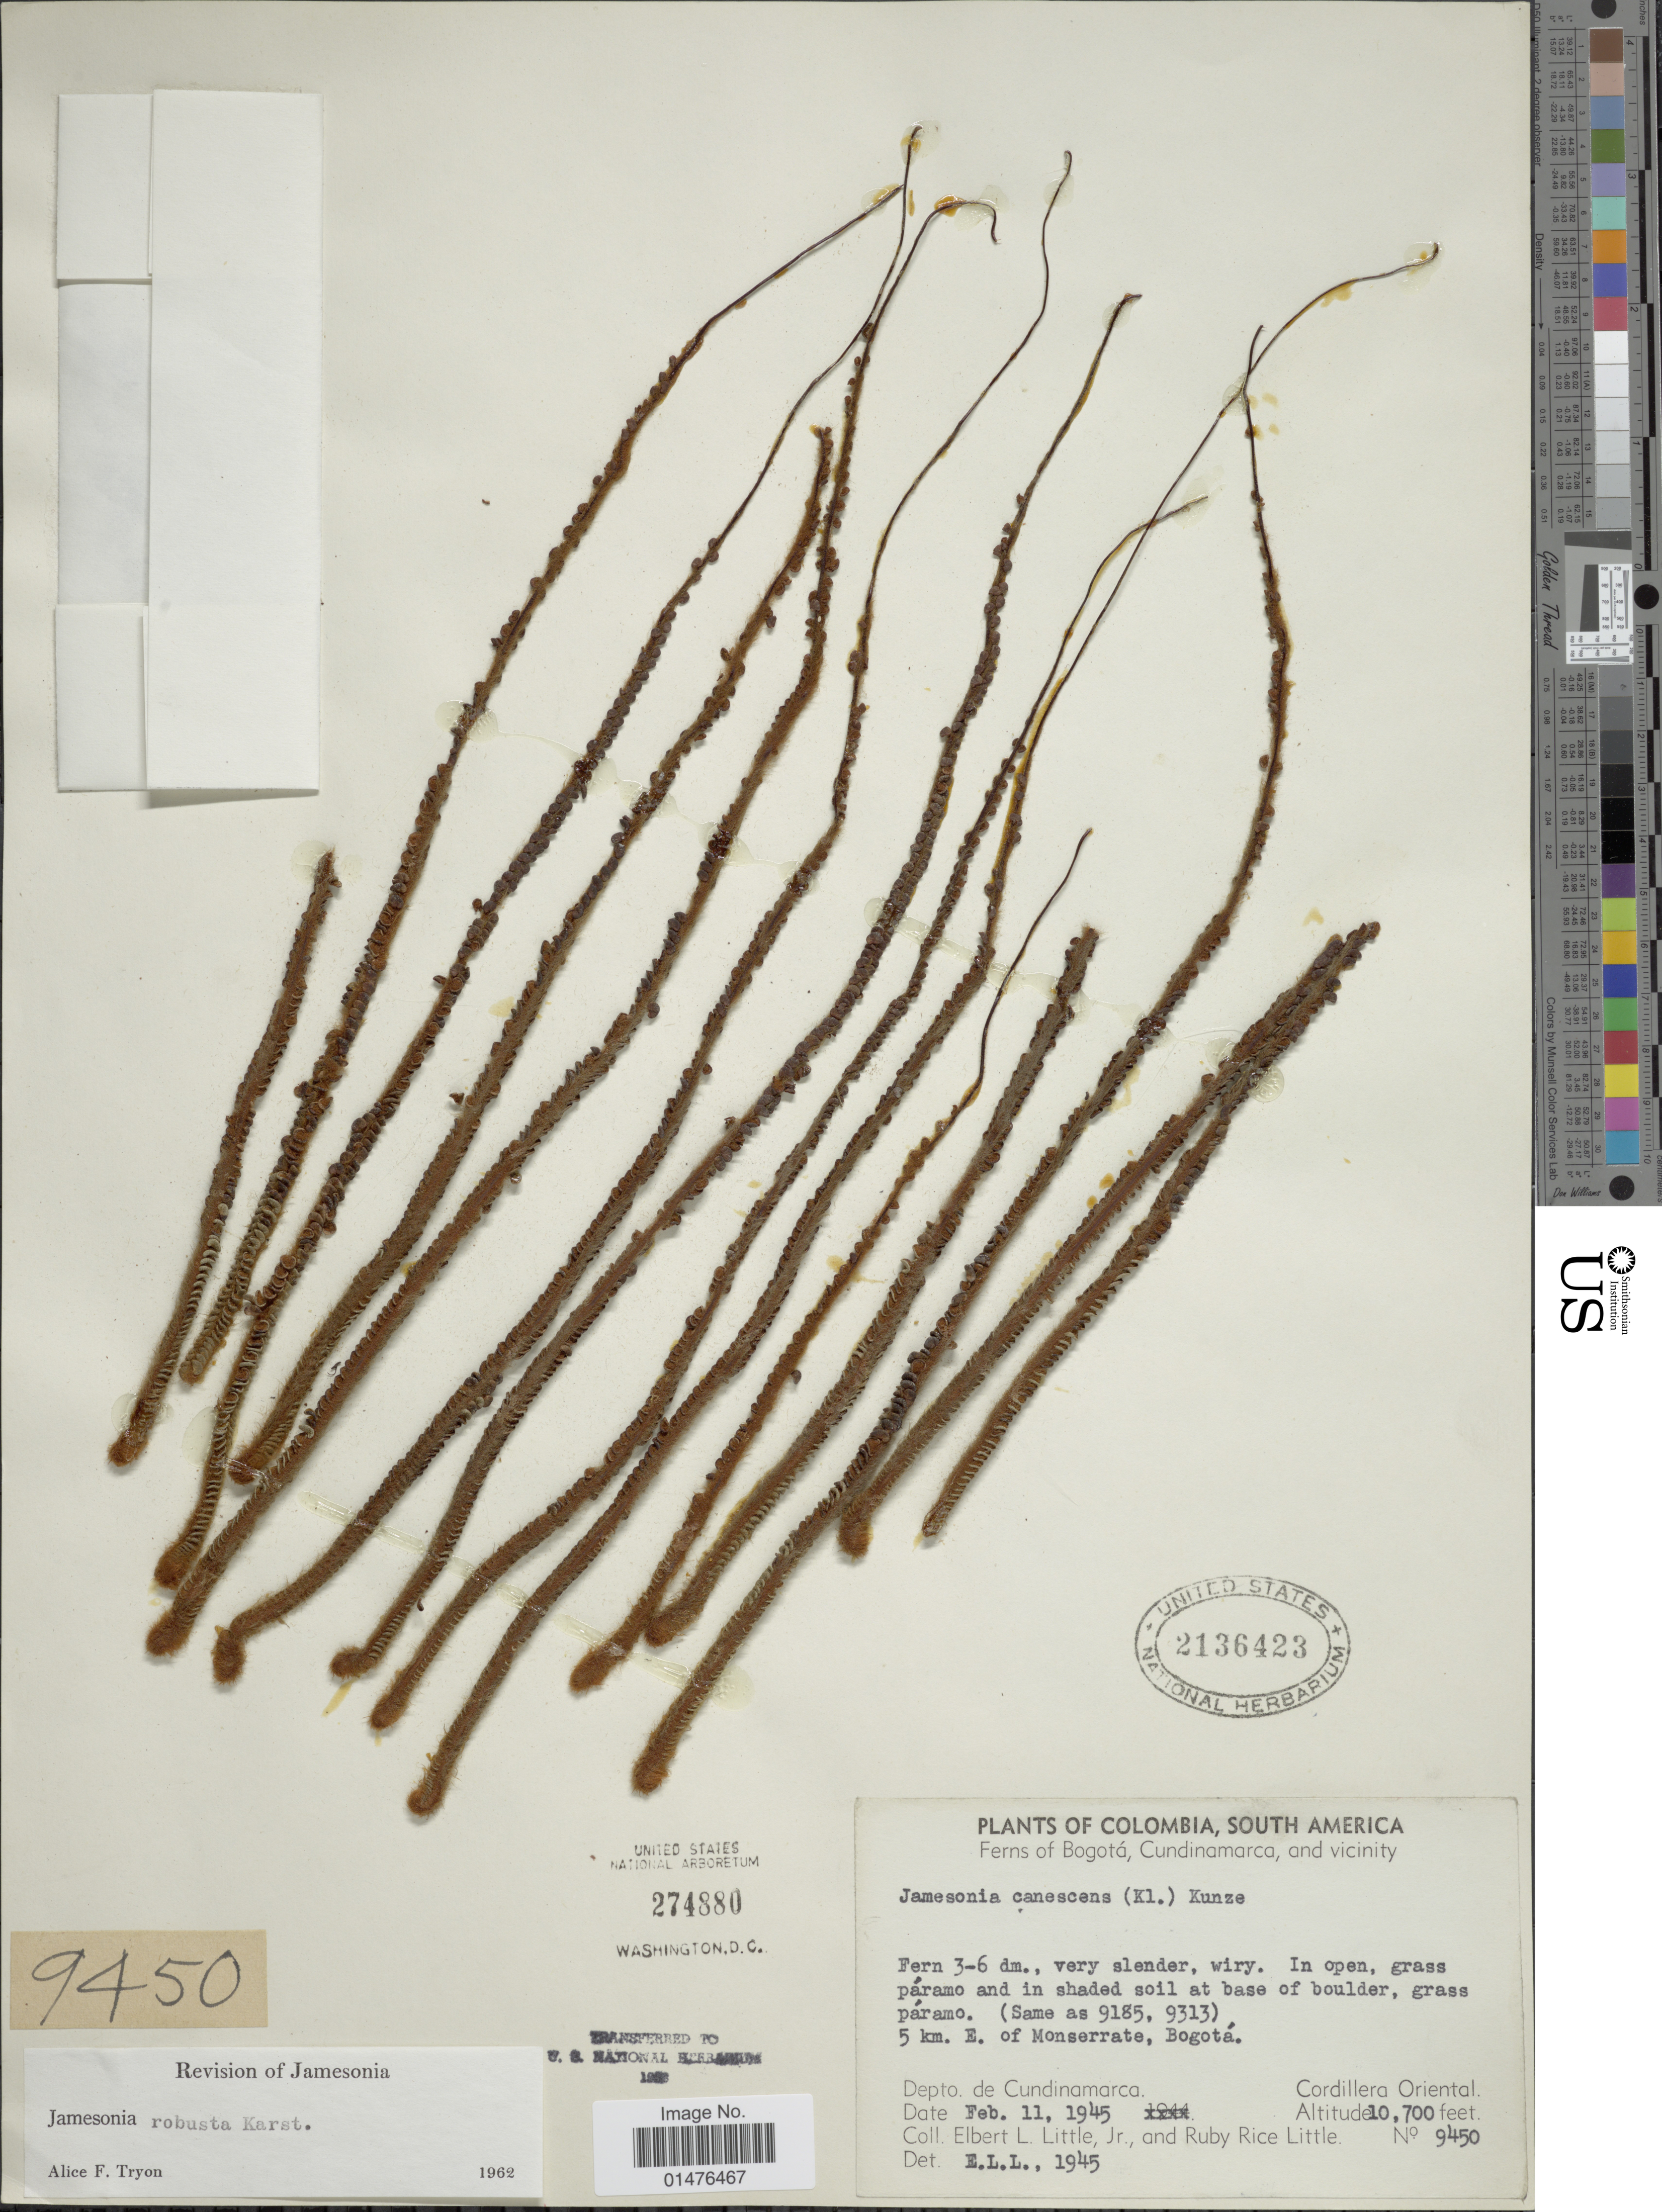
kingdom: Plantae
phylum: Tracheophyta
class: Polypodiopsida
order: Polypodiales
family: Pteridaceae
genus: Jamesonia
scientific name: Jamesonia robusta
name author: H. Karst.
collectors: E. L. Little & R. R. Little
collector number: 9450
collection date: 1945-02-11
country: Colombia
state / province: Cundinamarca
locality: Bogotá, Cundinamarca, and vicinity. 5km. E. of Monserrate, Bogotá. Cordillera Oriental.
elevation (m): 3261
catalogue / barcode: US 2136423